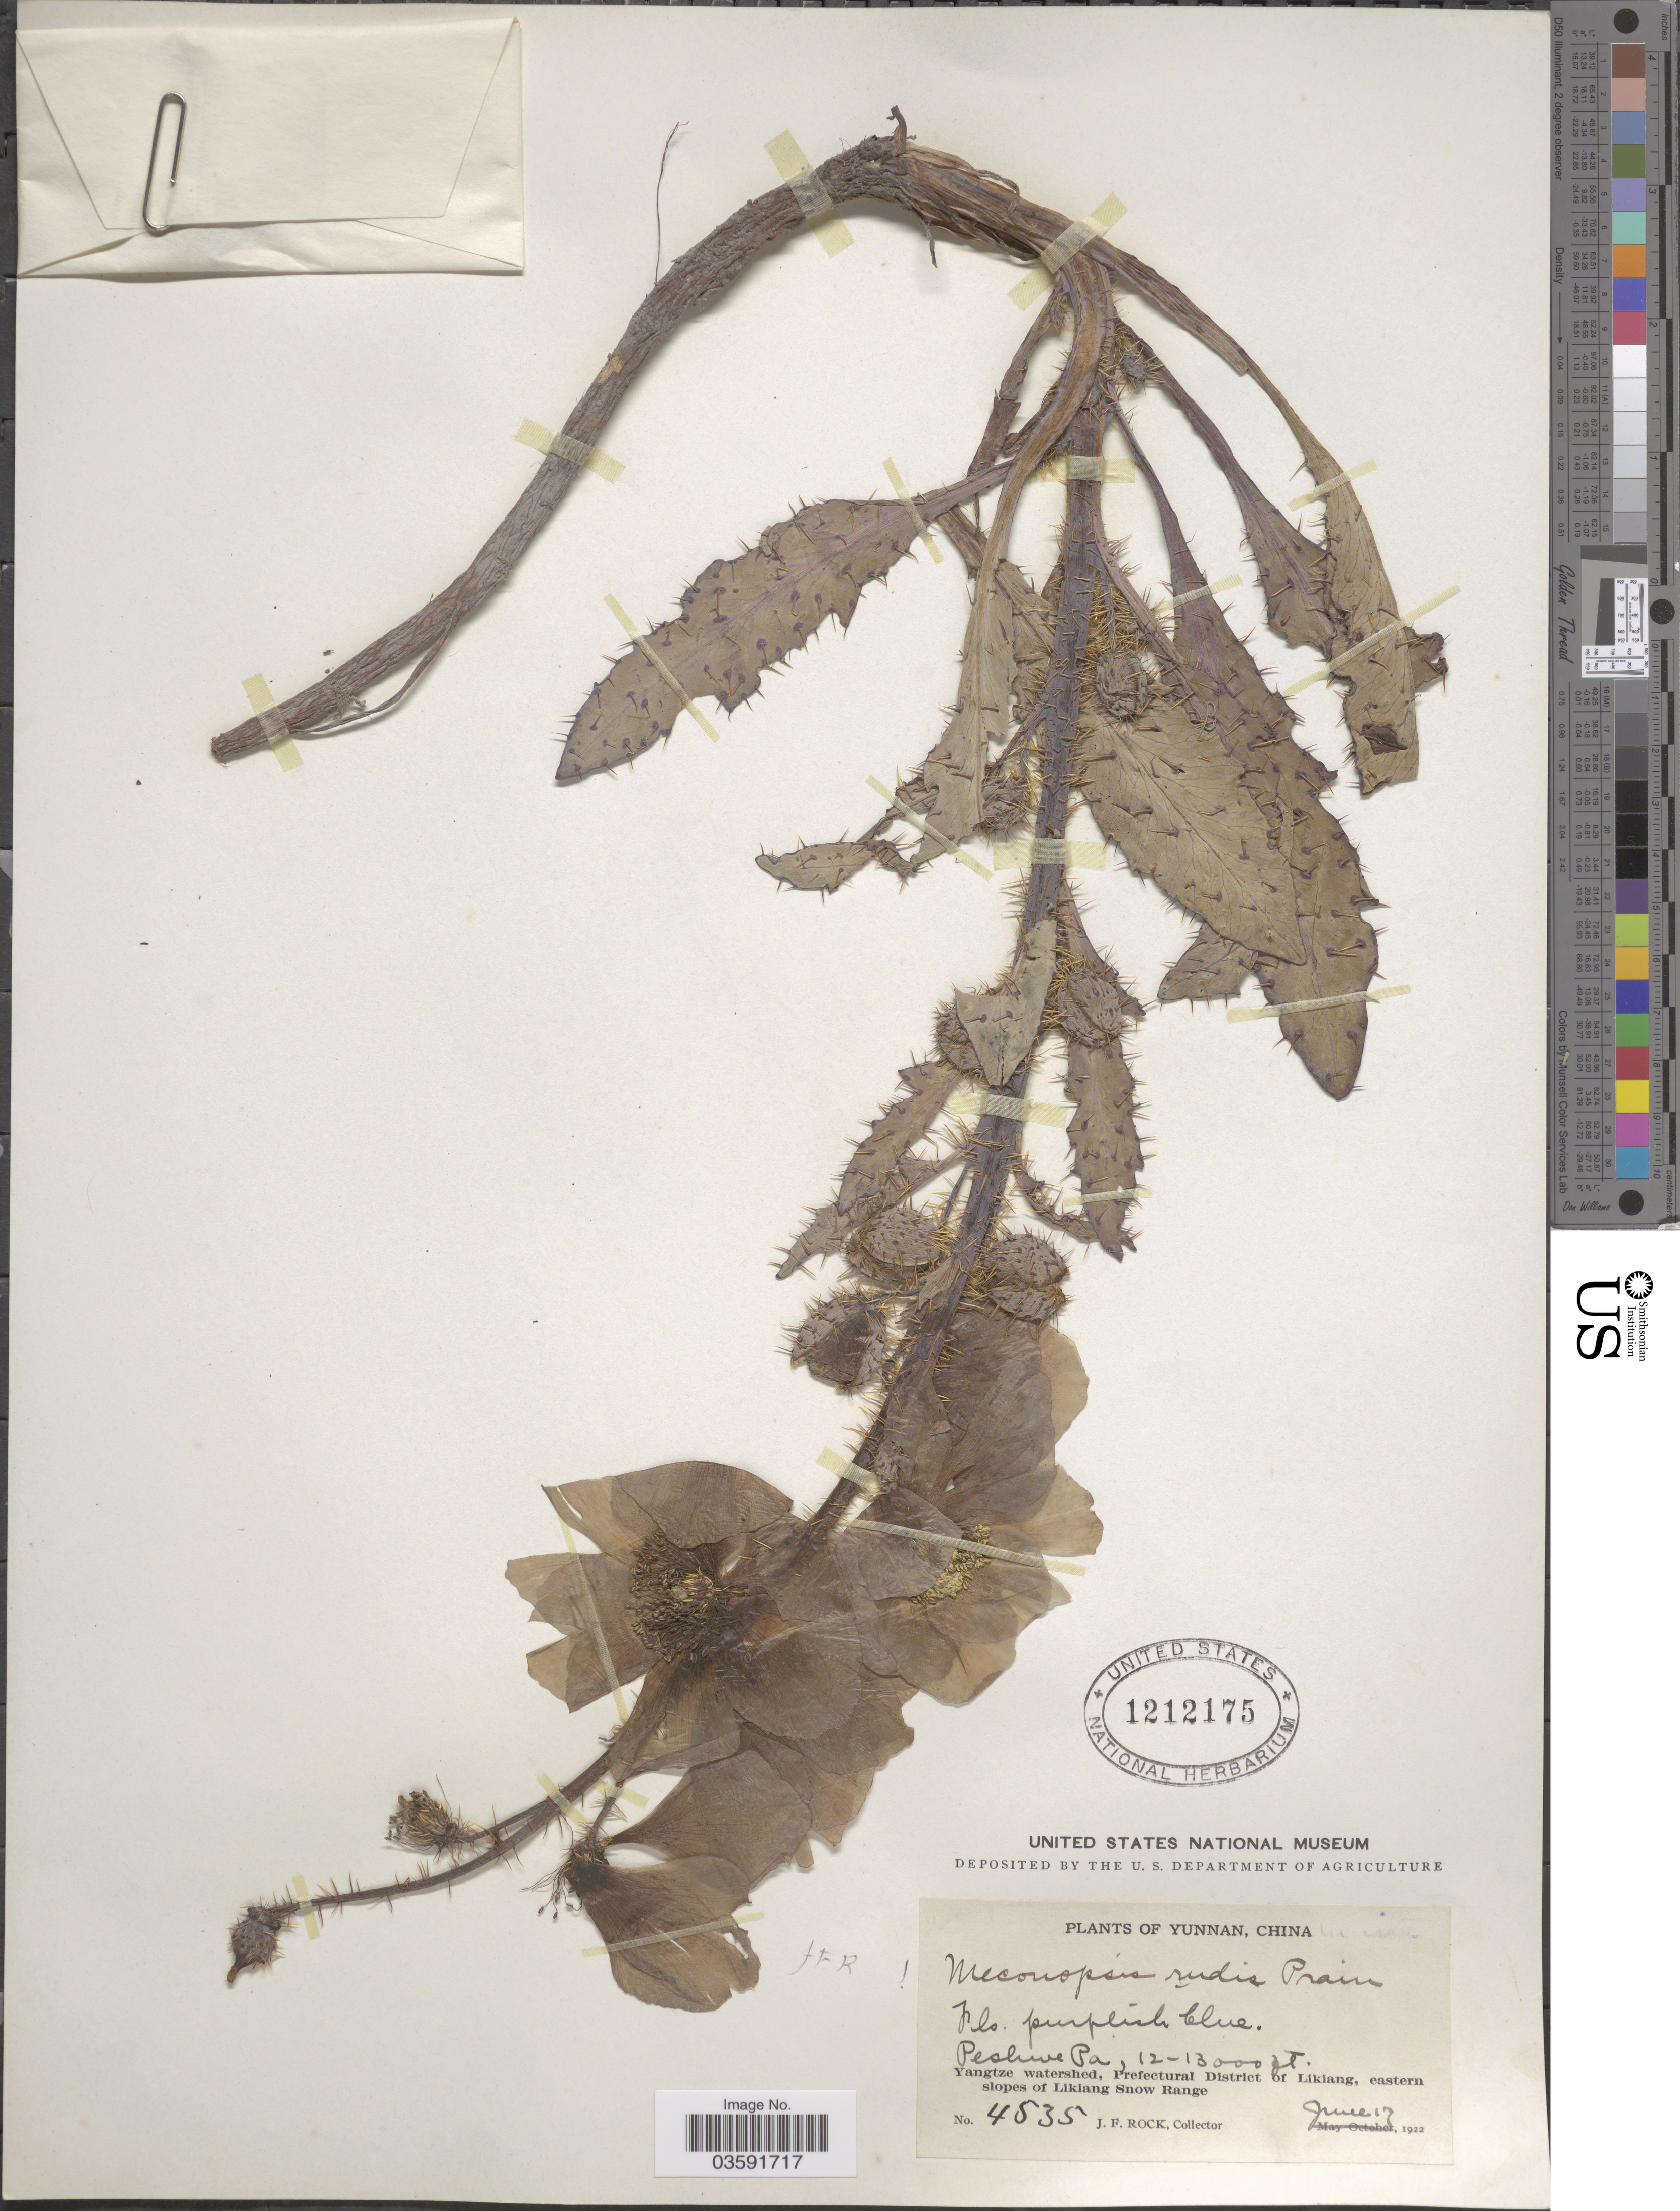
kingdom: Plantae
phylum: Tracheophyta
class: Magnoliopsida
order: Ranunculales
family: Papaveraceae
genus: Meconopsis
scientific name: Meconopsis rudis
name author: (Prain) Prain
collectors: J. Rock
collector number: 4535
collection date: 1922-06-17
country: China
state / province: Yunnan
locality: Yangtze watershed, Prefectural District of Likiang, eastern slopes of Likiang Snow Range.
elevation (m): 3658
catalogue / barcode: US 1212175